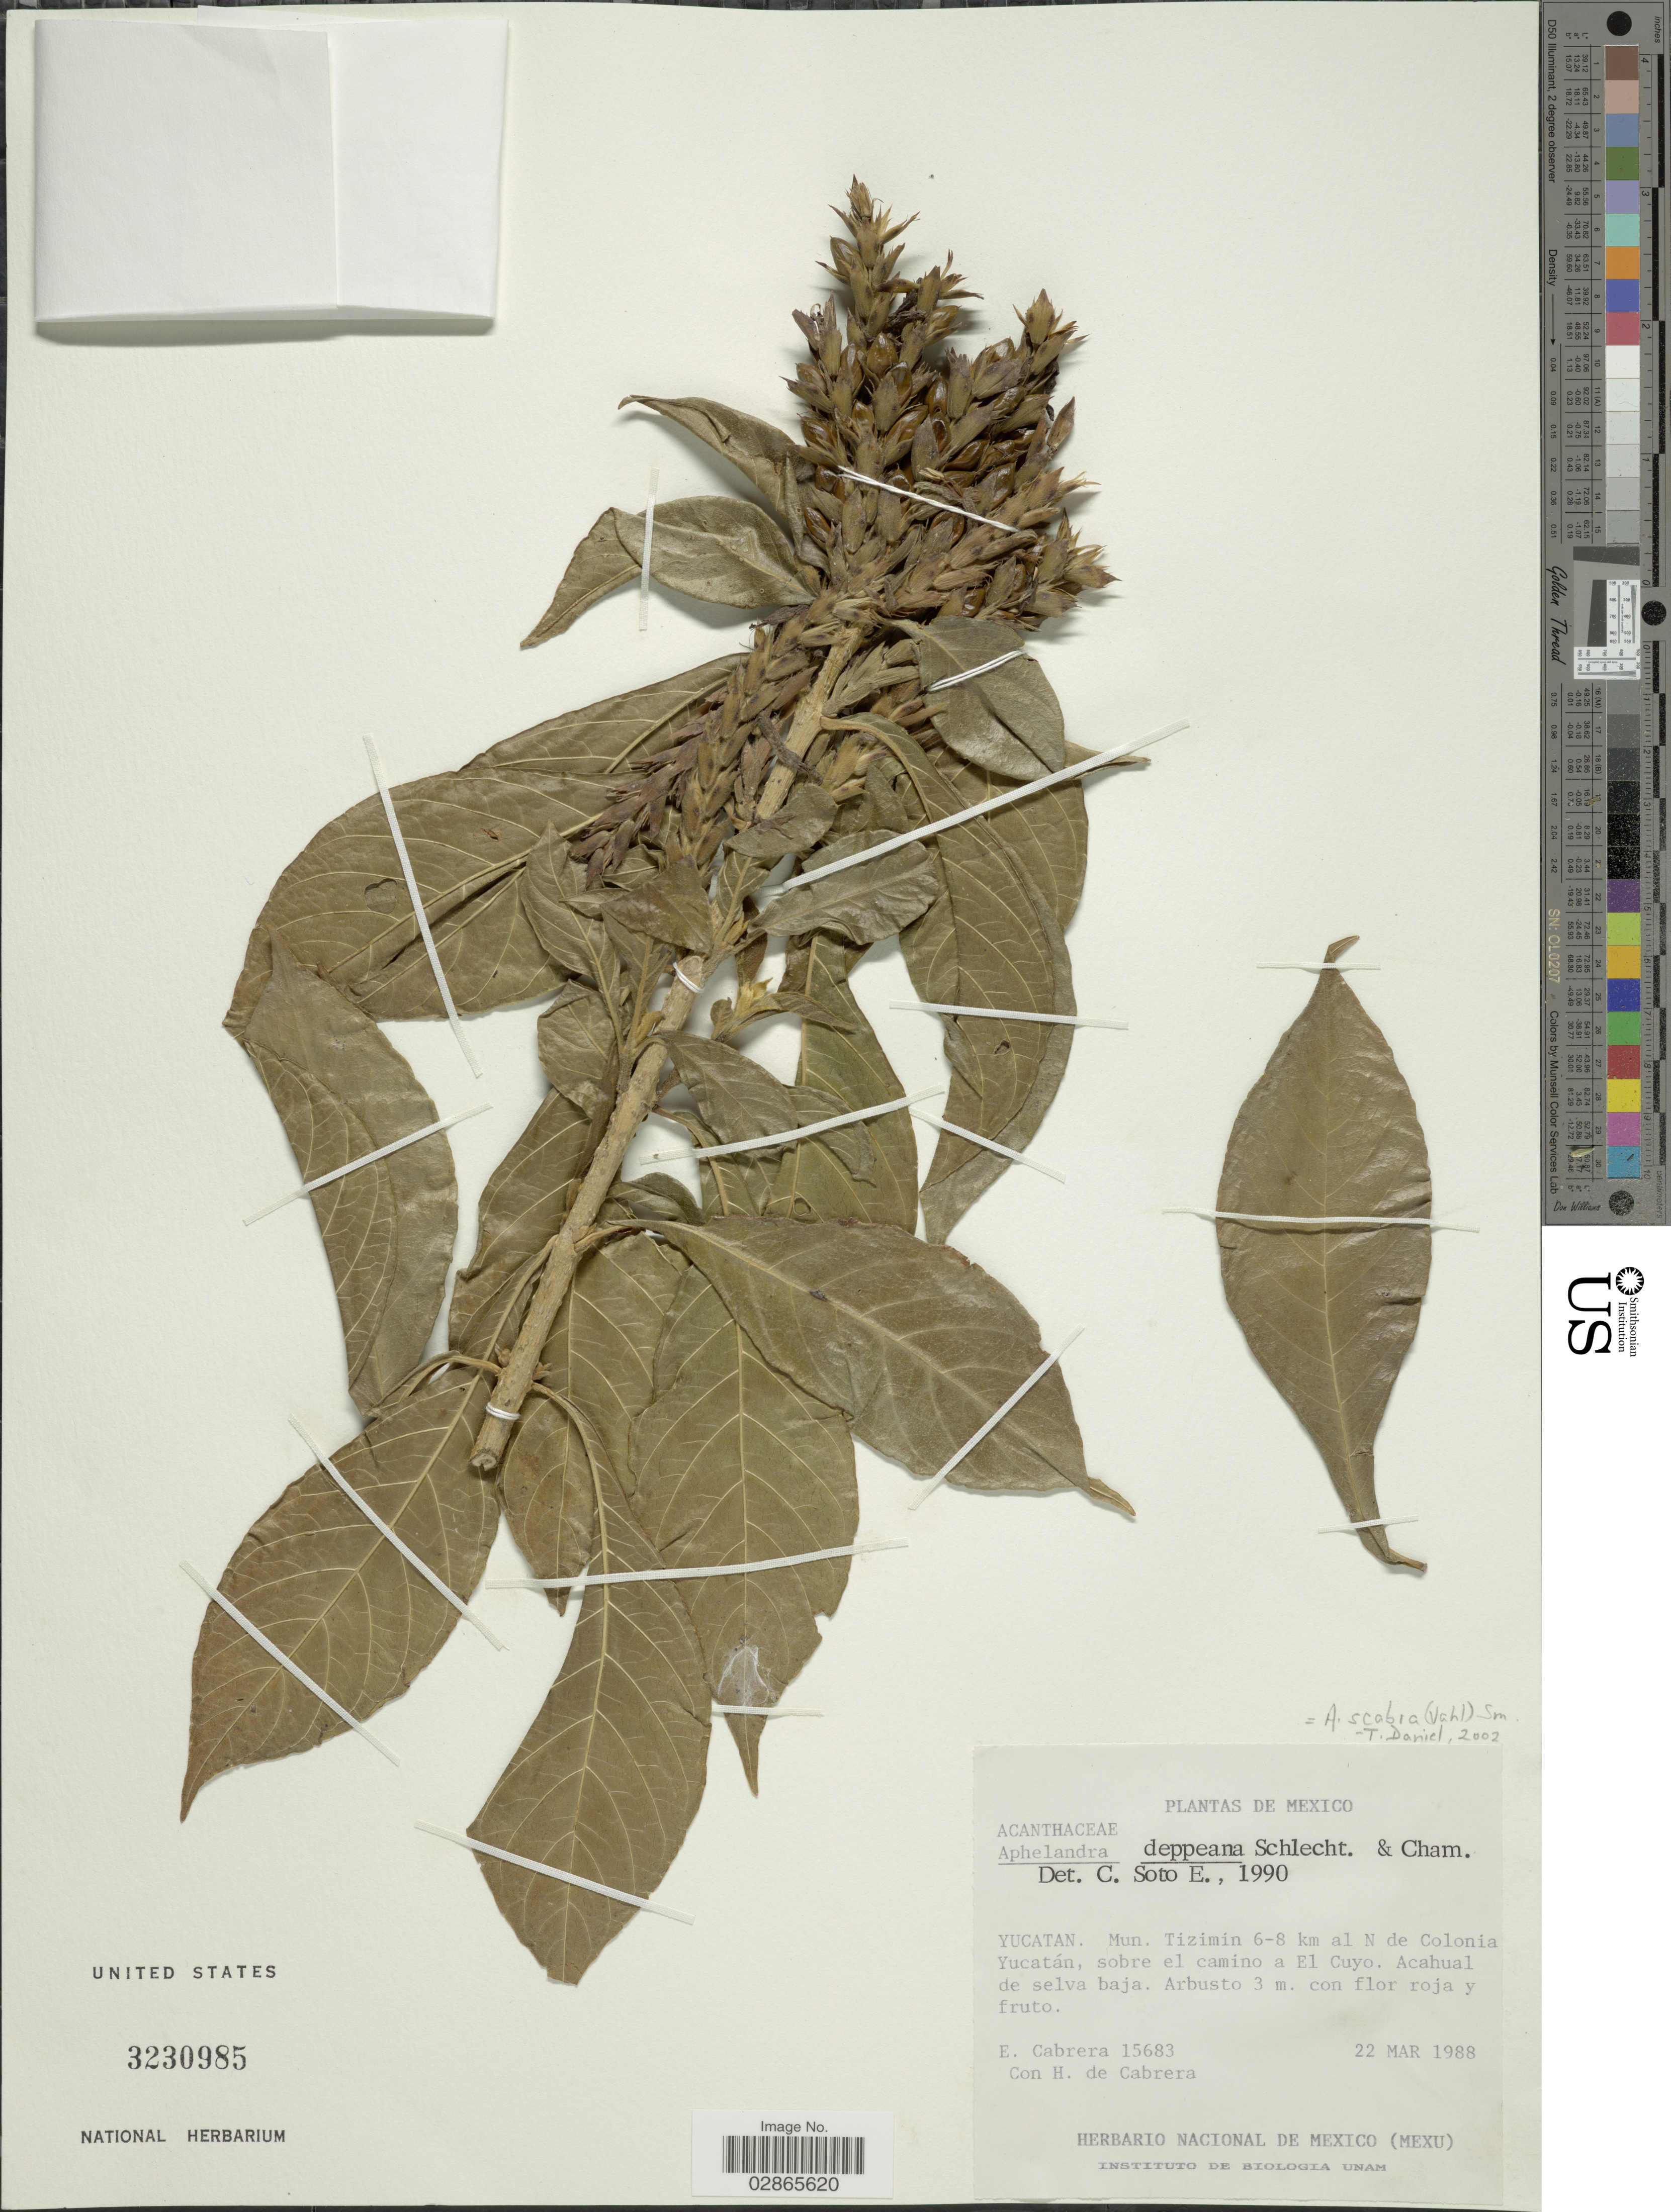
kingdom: Plantae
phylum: Tracheophyta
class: Magnoliopsida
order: Lamiales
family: Acanthaceae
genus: Aphelandra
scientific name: Aphelandra deppeana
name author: Schltdl. & Cham.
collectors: E. Cabrera & H. de Cabrera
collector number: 15683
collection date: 1988-03-22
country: Mexico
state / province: Yucatán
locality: Mun. Tizimin 6-8 km al N de Colonia Yucatán, sobre el camino a El Cuyo. Acahual de selva baja.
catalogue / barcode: US 3230985